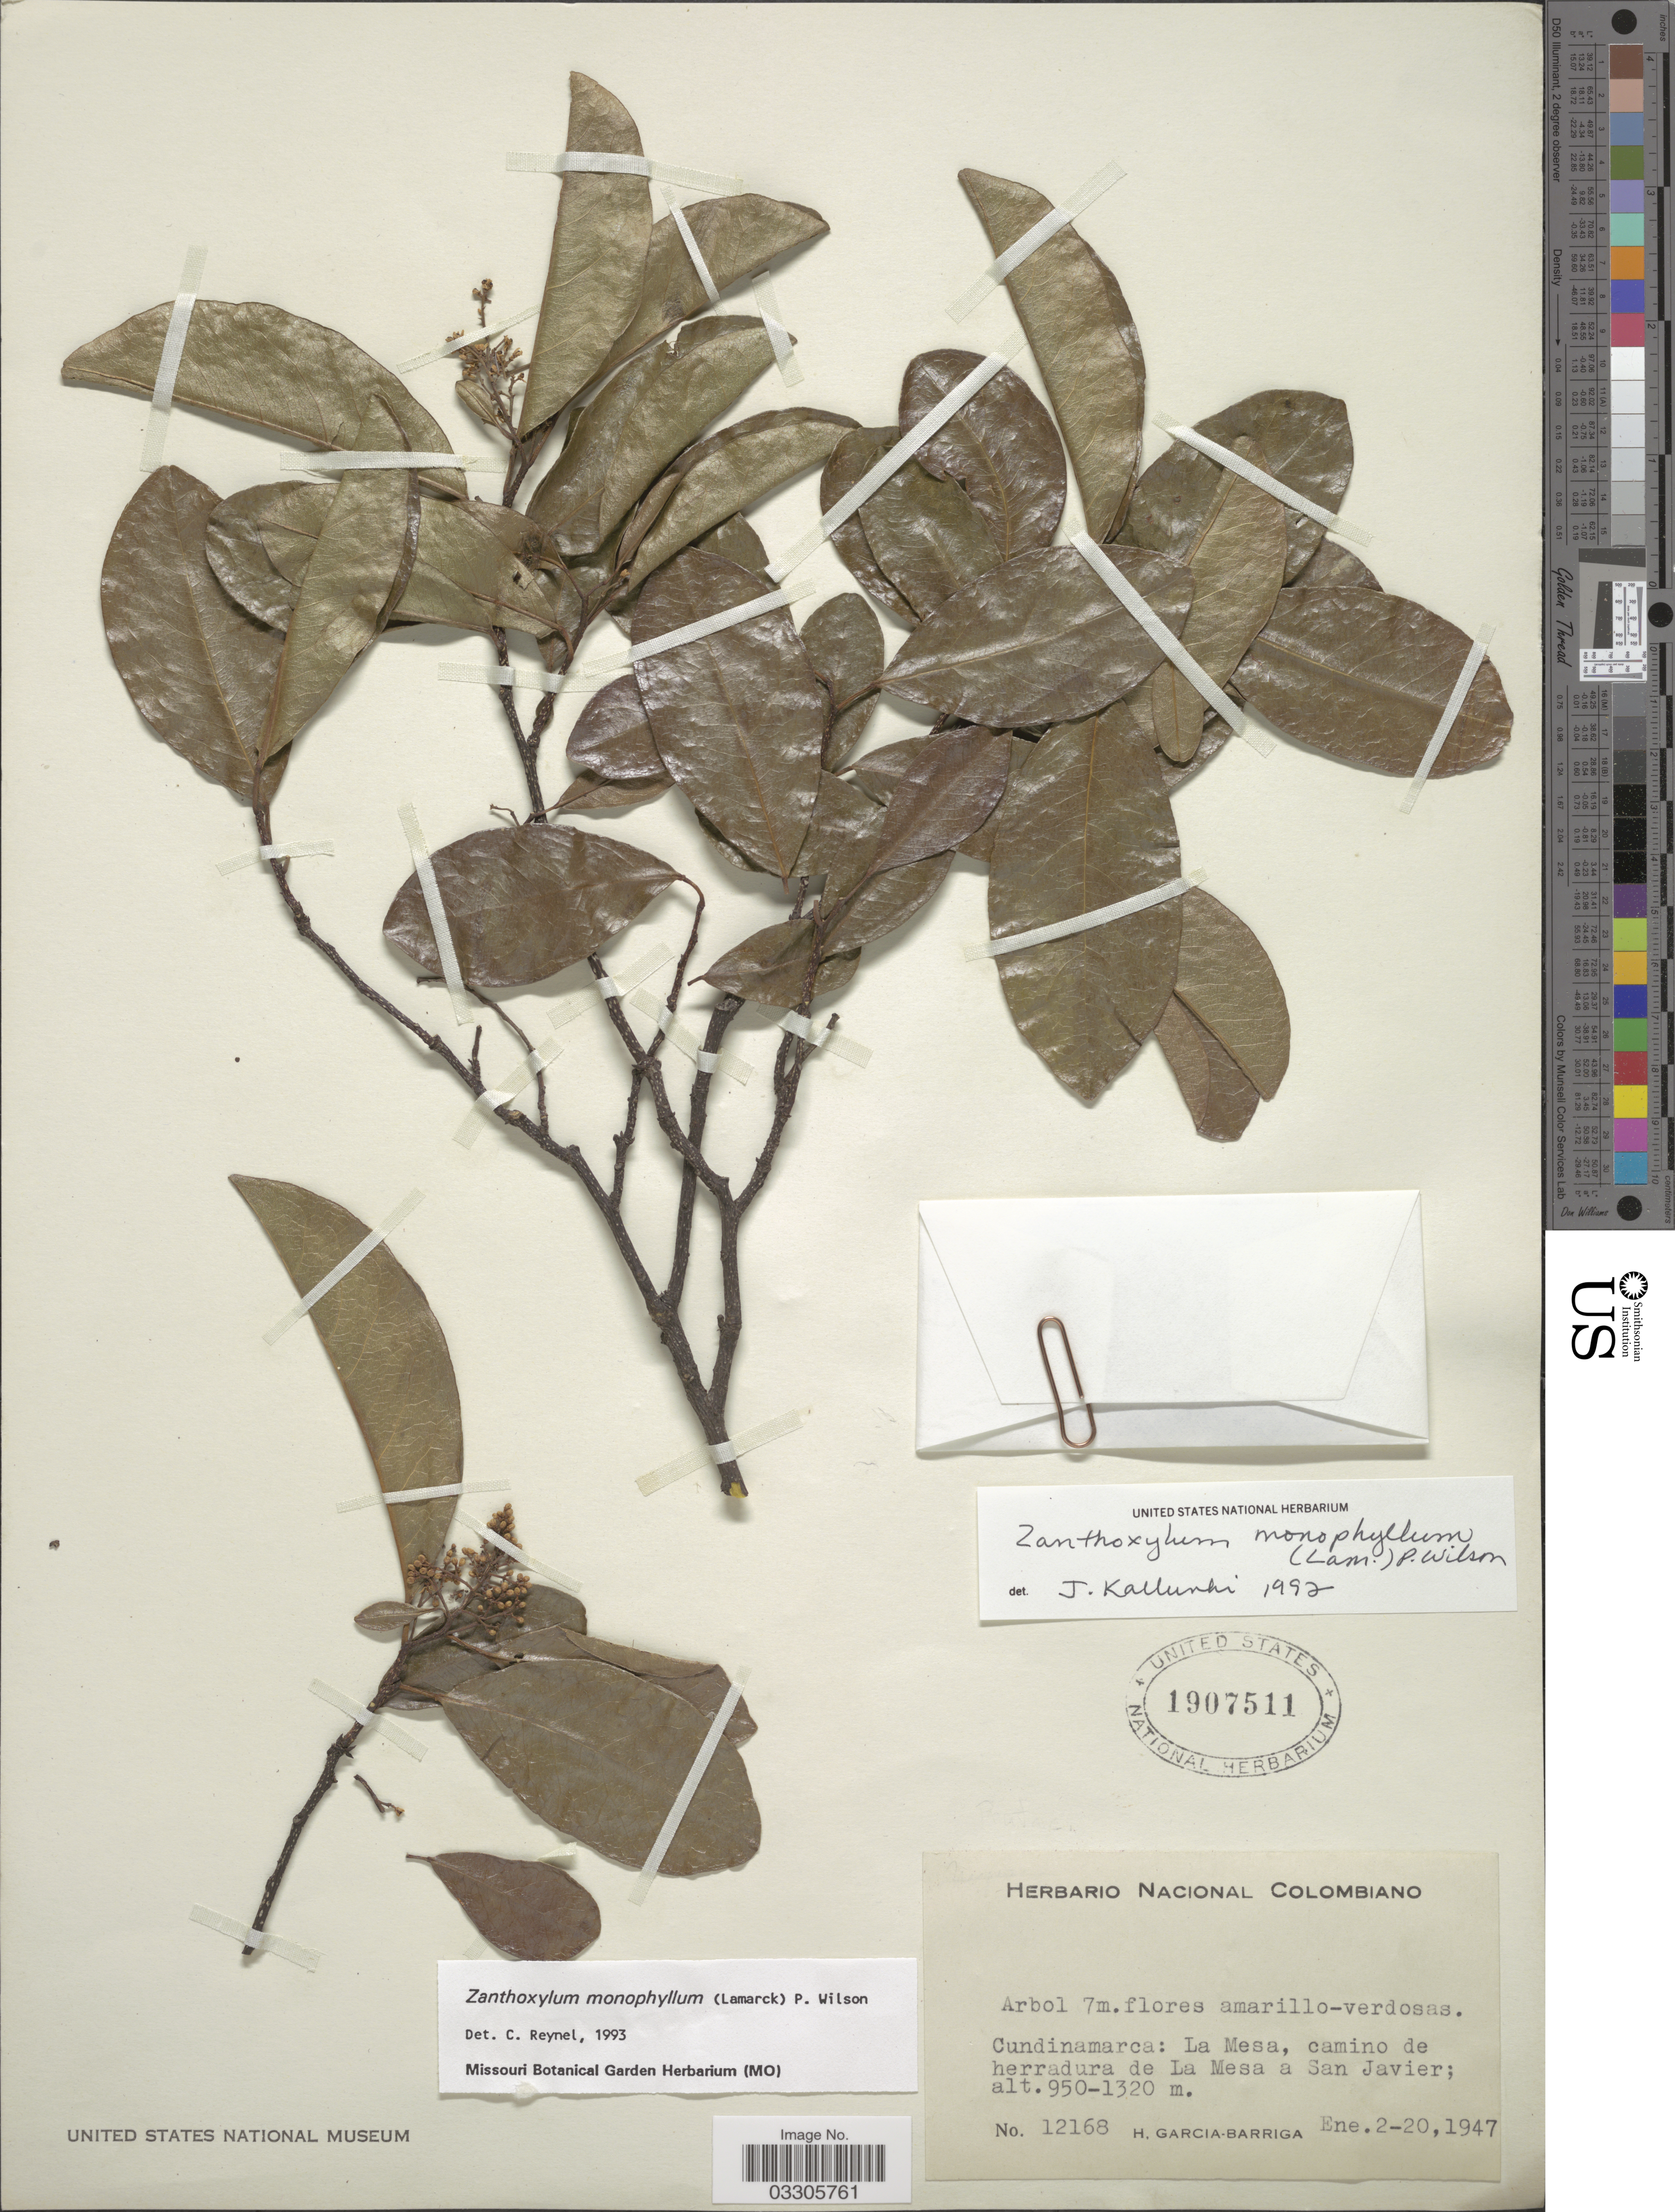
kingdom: Plantae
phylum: Tracheophyta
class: Magnoliopsida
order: Sapindales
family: Rutaceae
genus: Zanthoxylum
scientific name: Zanthoxylum monophyllum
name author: (Lam.) P. Wilson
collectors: H. García Barriga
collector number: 12168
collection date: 1947-01-02/1947-01-20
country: Colombia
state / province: Cundinamarca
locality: La Mesa, camino de herradura de La Mesa a San Javier.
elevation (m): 950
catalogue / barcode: US 1907511